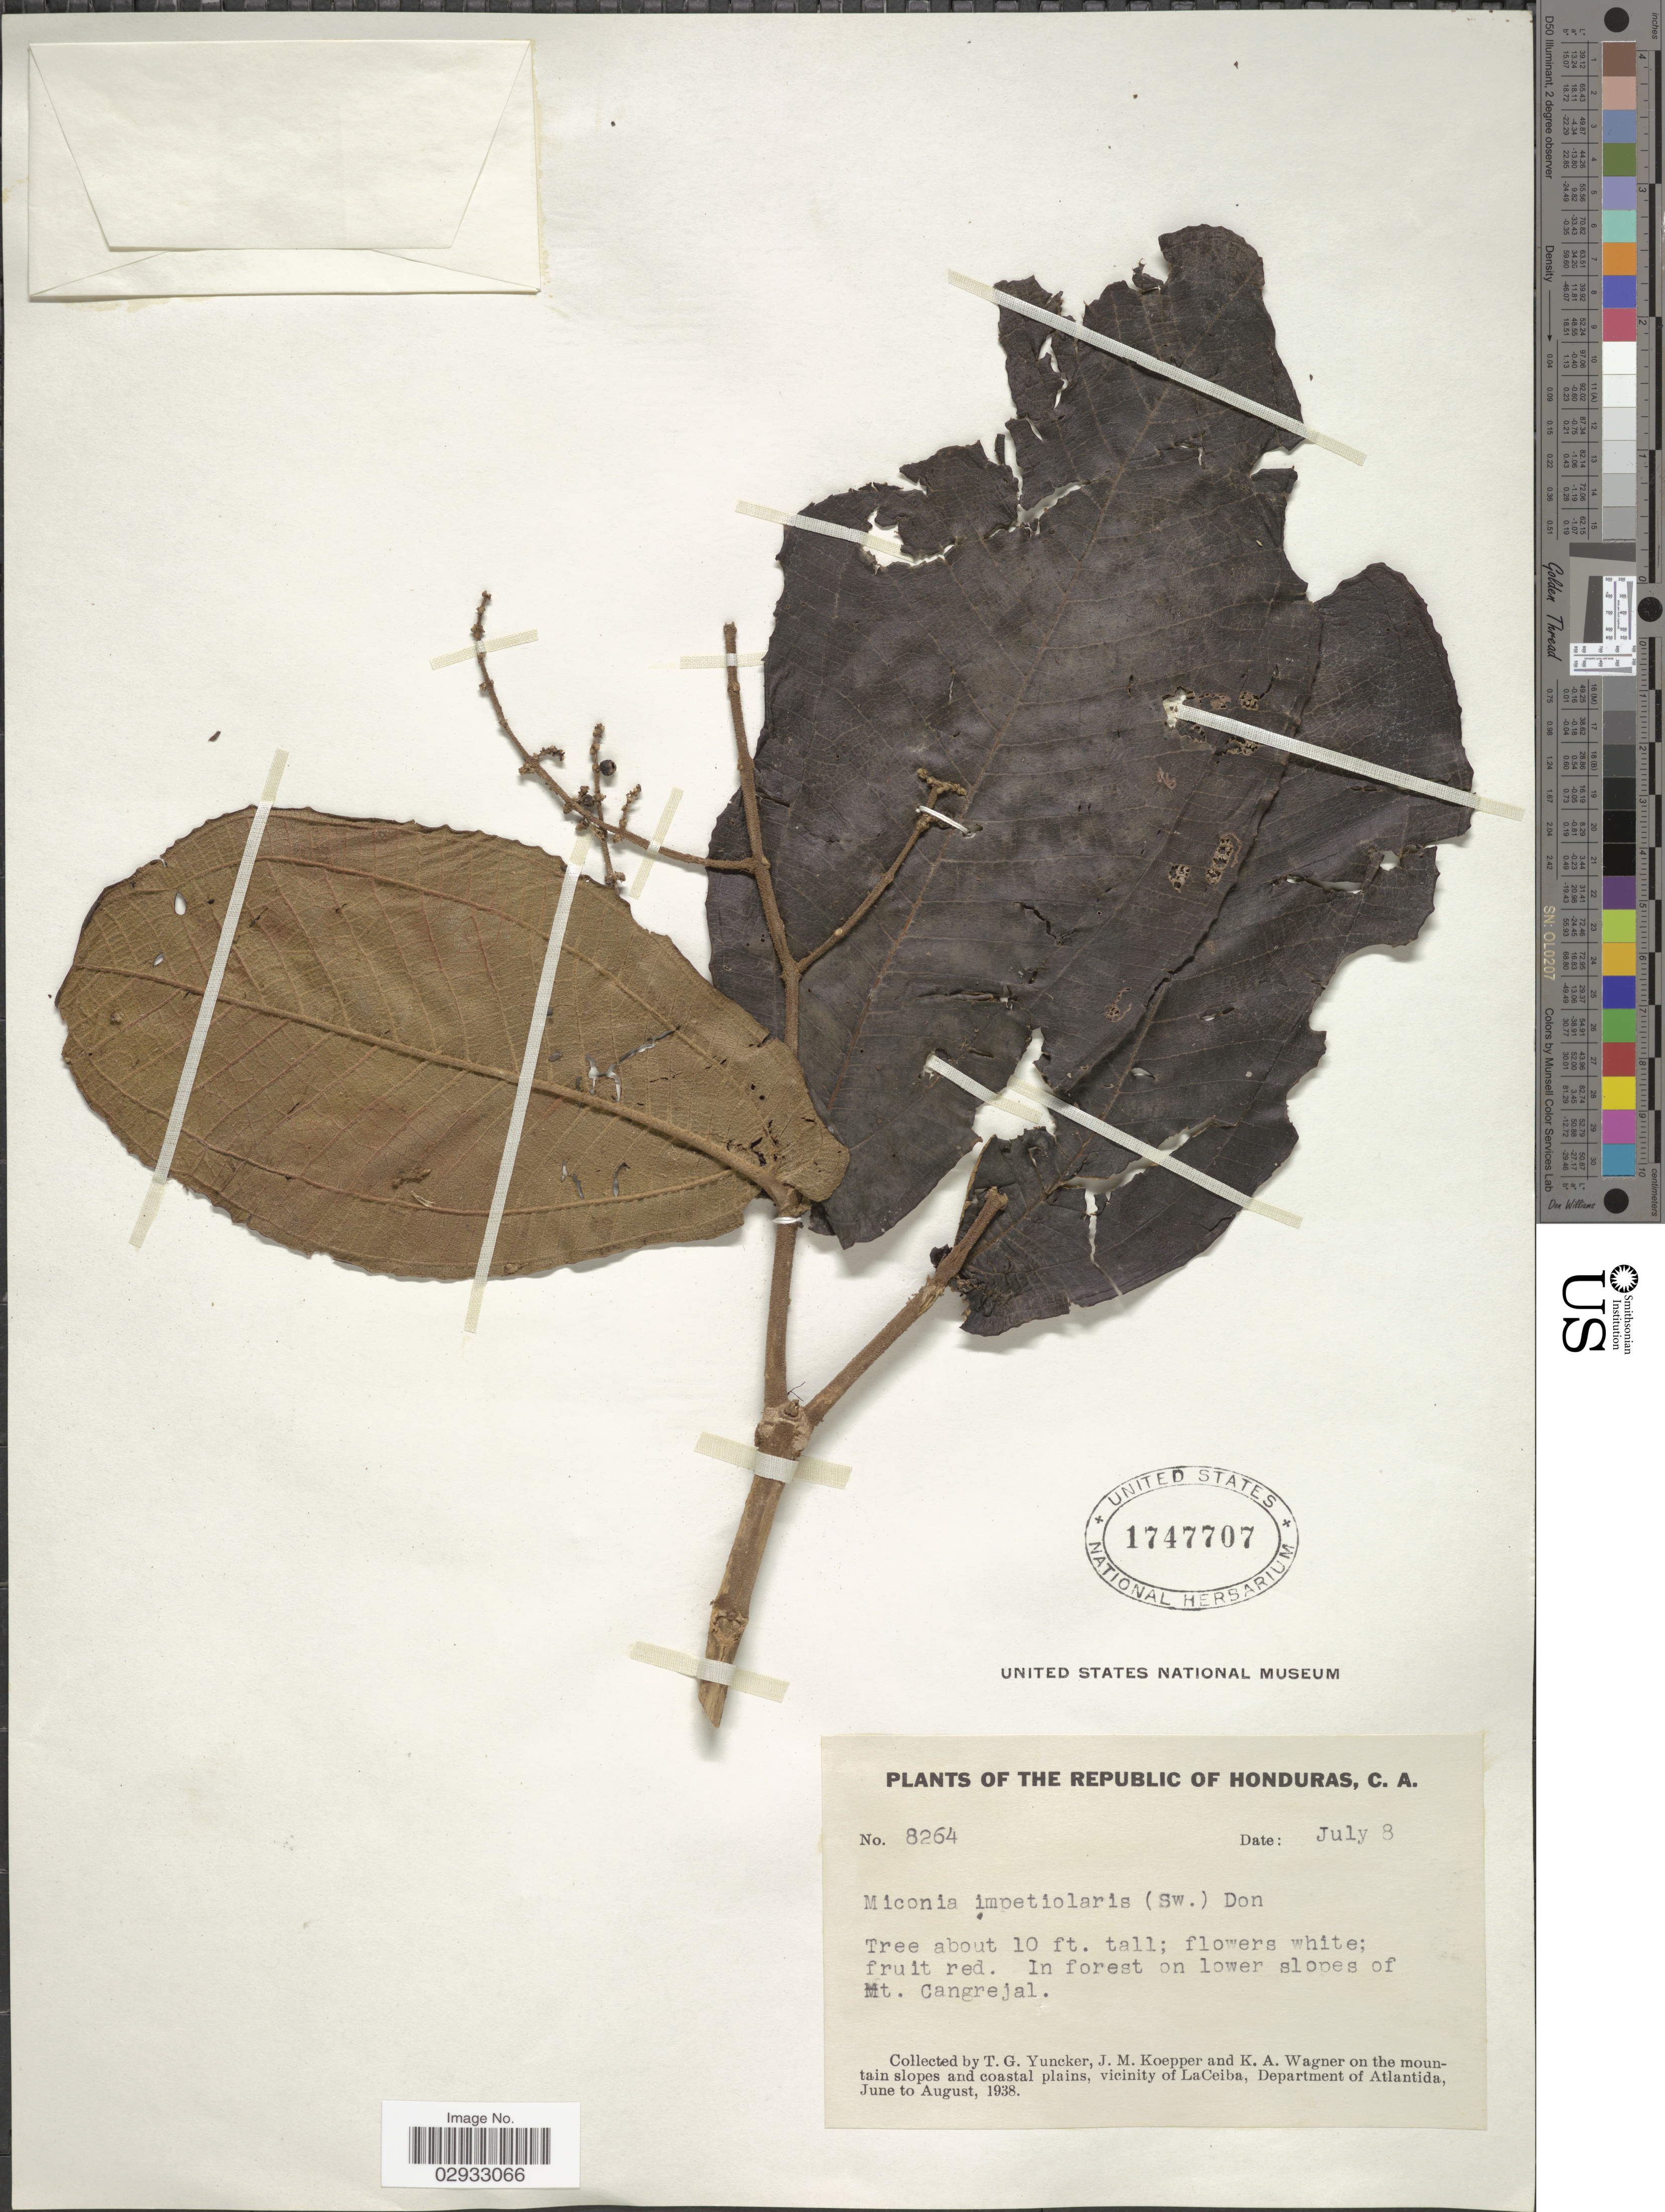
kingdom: Plantae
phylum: Tracheophyta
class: Magnoliopsida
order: Myrtales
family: Melastomataceae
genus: Miconia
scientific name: Miconia impetiolaris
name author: (Sw.) D. Don ex DC.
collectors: T. G. Yuncker, J. M. Koepper & K. A. Wagner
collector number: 8264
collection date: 1938-07-08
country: Honduras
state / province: Atlántida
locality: In forest on lower slopes of Mt. Cangrejal. On the mountain slopes, vicinity of LaCeiba, Department of Atlantida.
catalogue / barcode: US 1747707